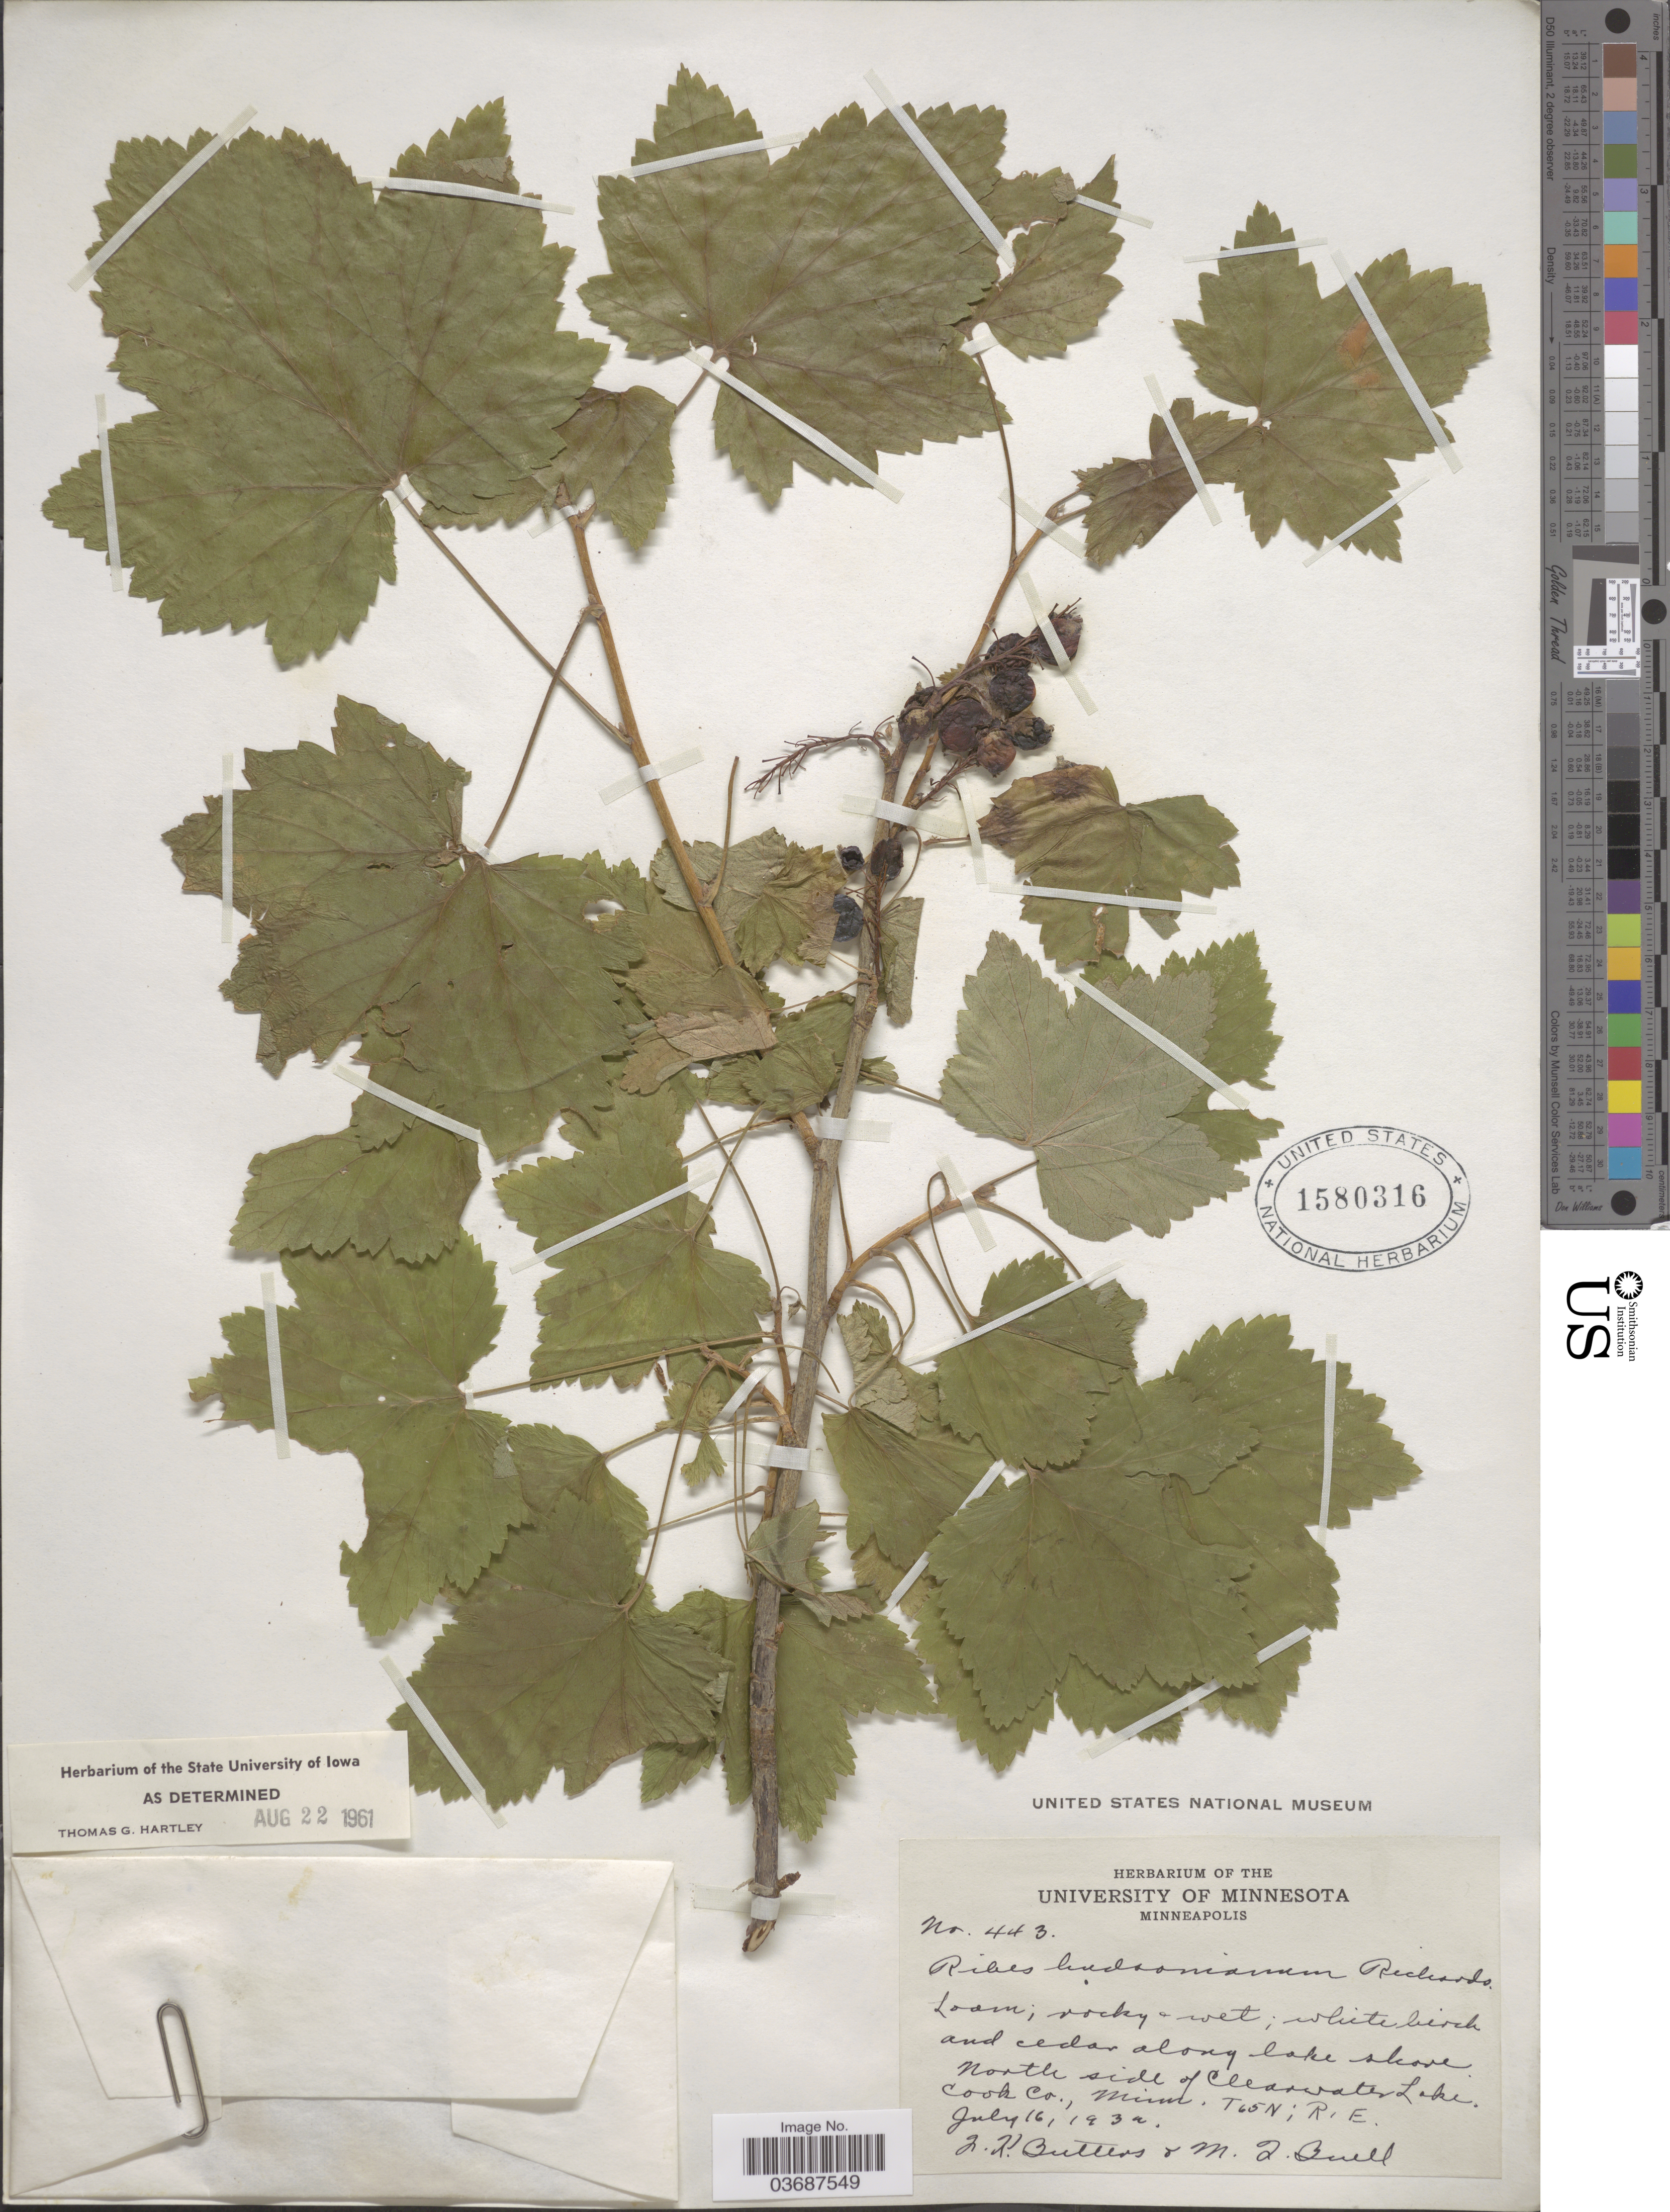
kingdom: Plantae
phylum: Tracheophyta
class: Magnoliopsida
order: Saxifragales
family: Grossulariaceae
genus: Ribes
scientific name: Ribes hudsonianum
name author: Richardson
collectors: F. K. Butters & M. Buell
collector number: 443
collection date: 1934-07-16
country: United States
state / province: Minnesota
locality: North side of Clearwater Lake, Cook Co., T65N; R1E.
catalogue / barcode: US 1580316